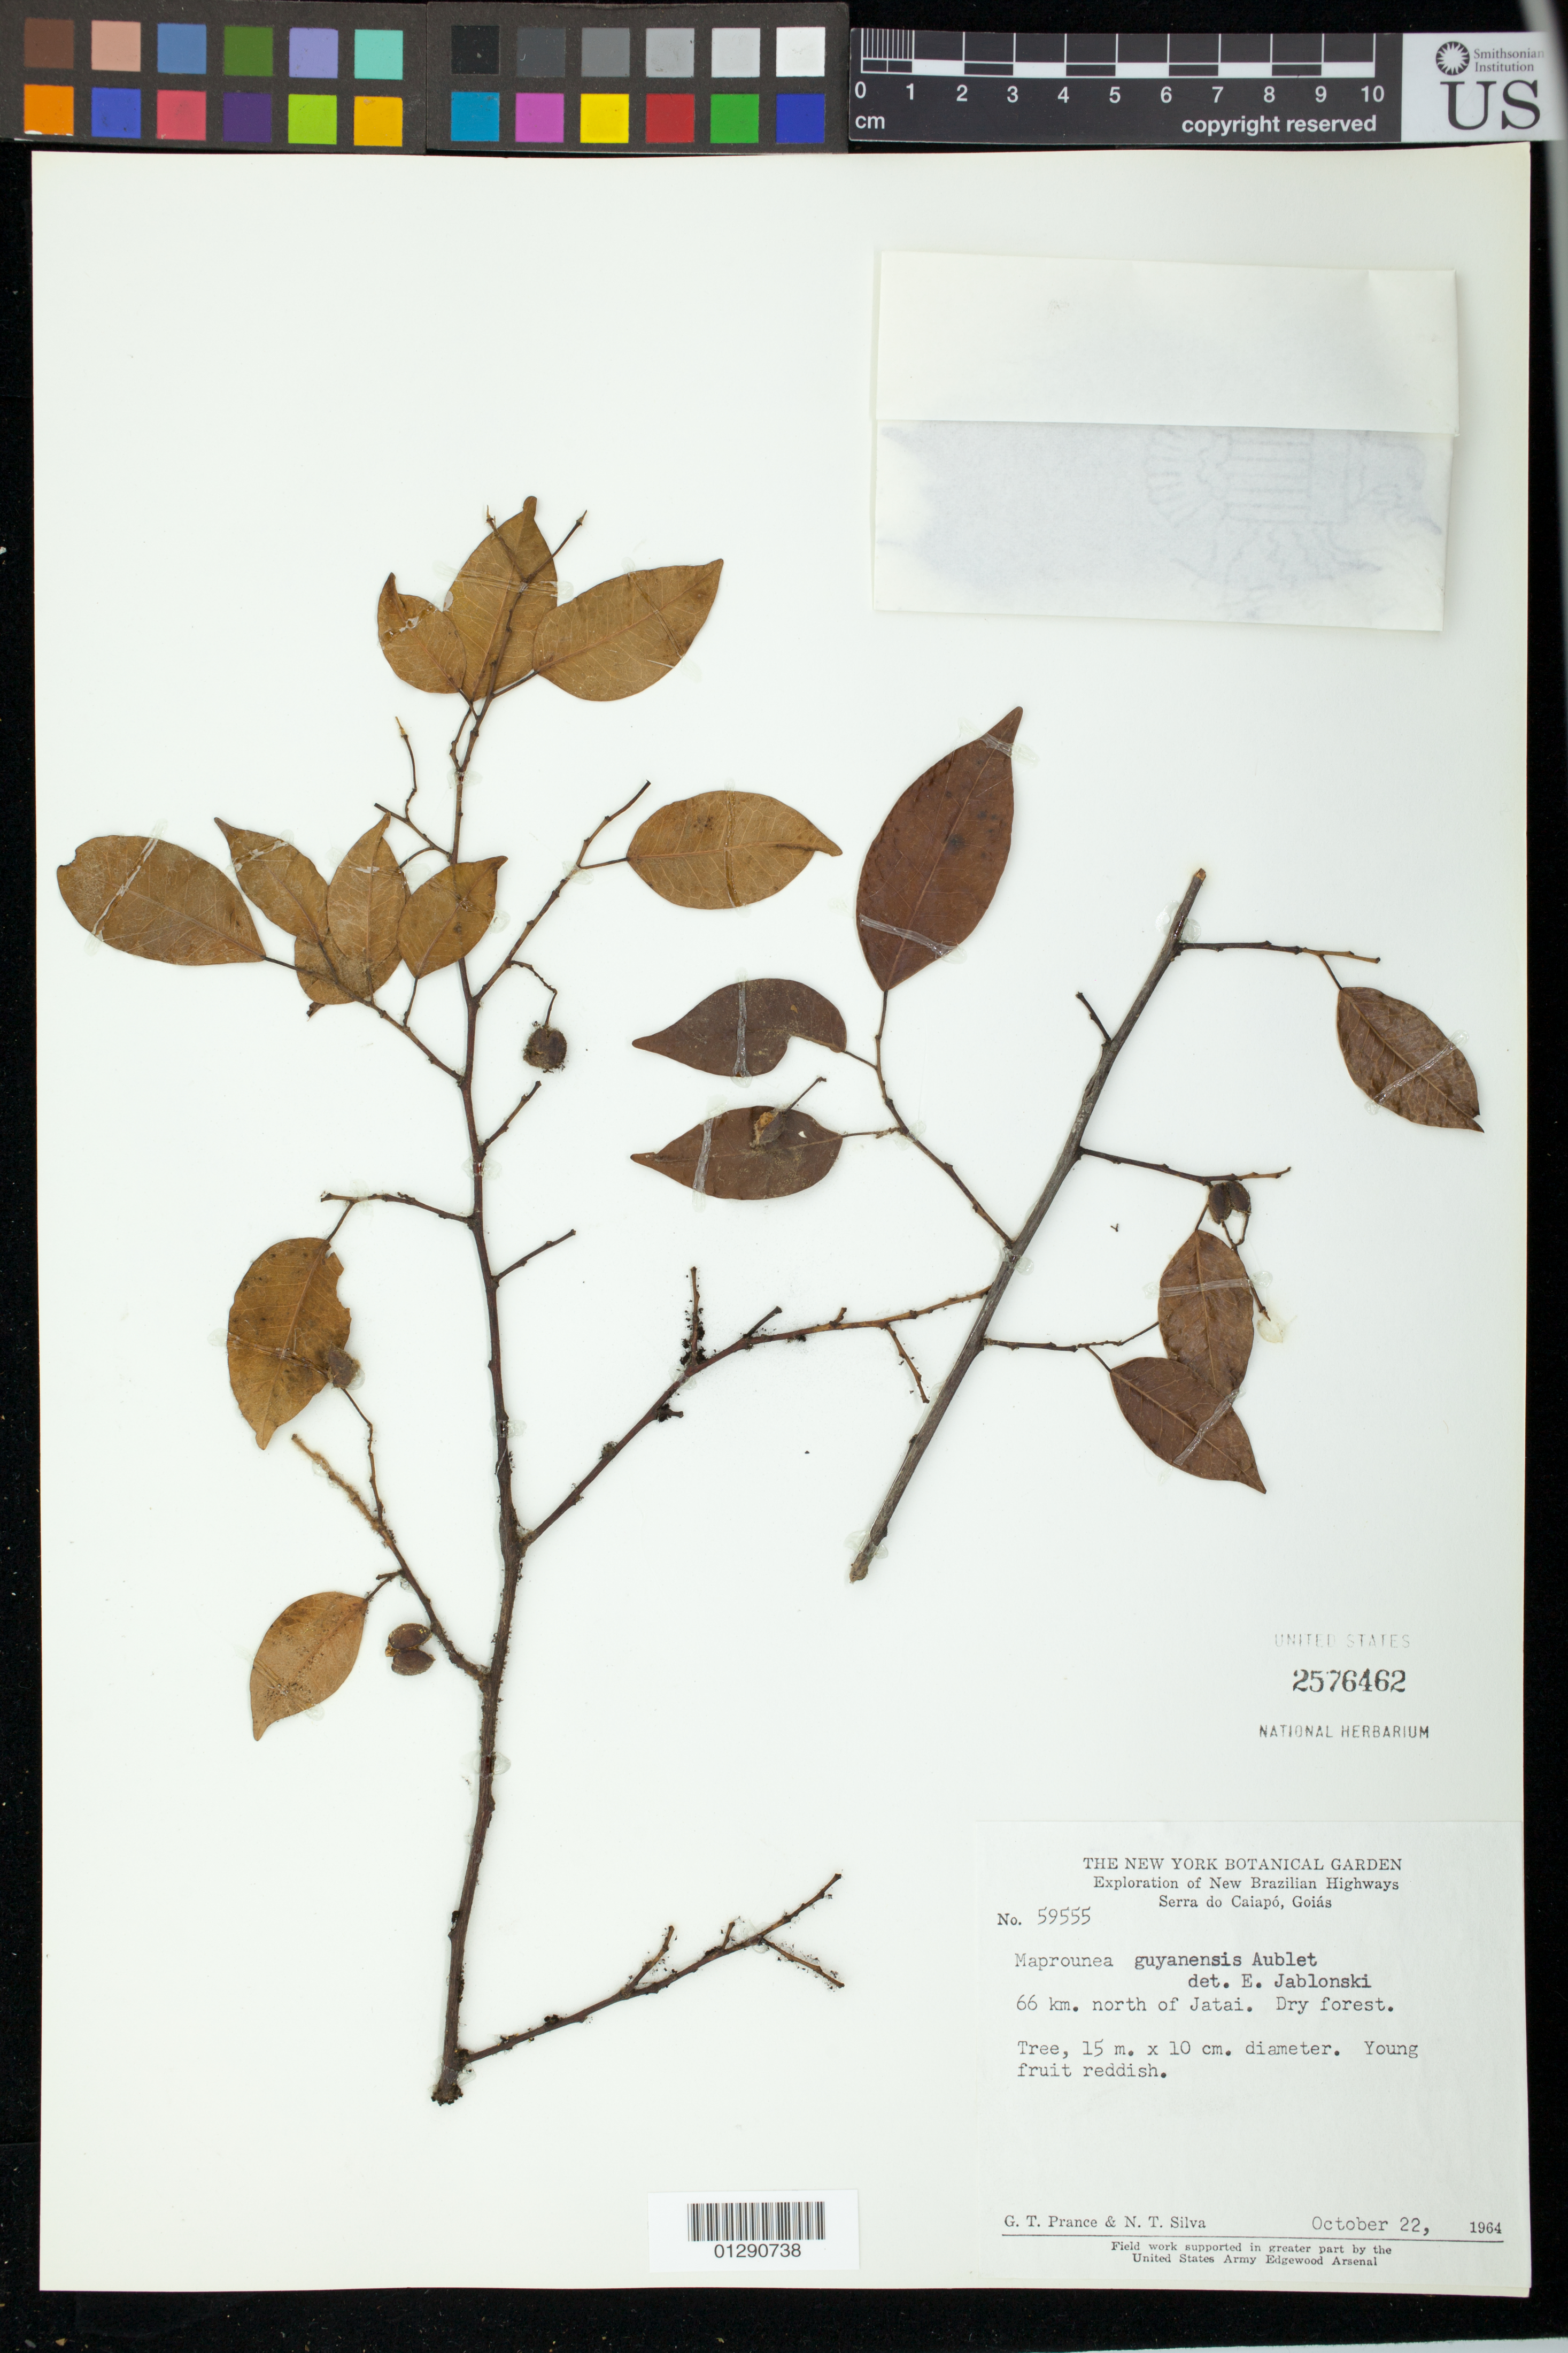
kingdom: Plantae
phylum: Tracheophyta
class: Magnoliopsida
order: Malpighiales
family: Euphorbiaceae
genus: Maprounea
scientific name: Maprounea guianensis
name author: Aubl.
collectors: G. T. Prance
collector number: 59555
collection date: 1964-10-22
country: Brazil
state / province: Goias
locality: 66 km. north of Jatai.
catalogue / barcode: US 2576462